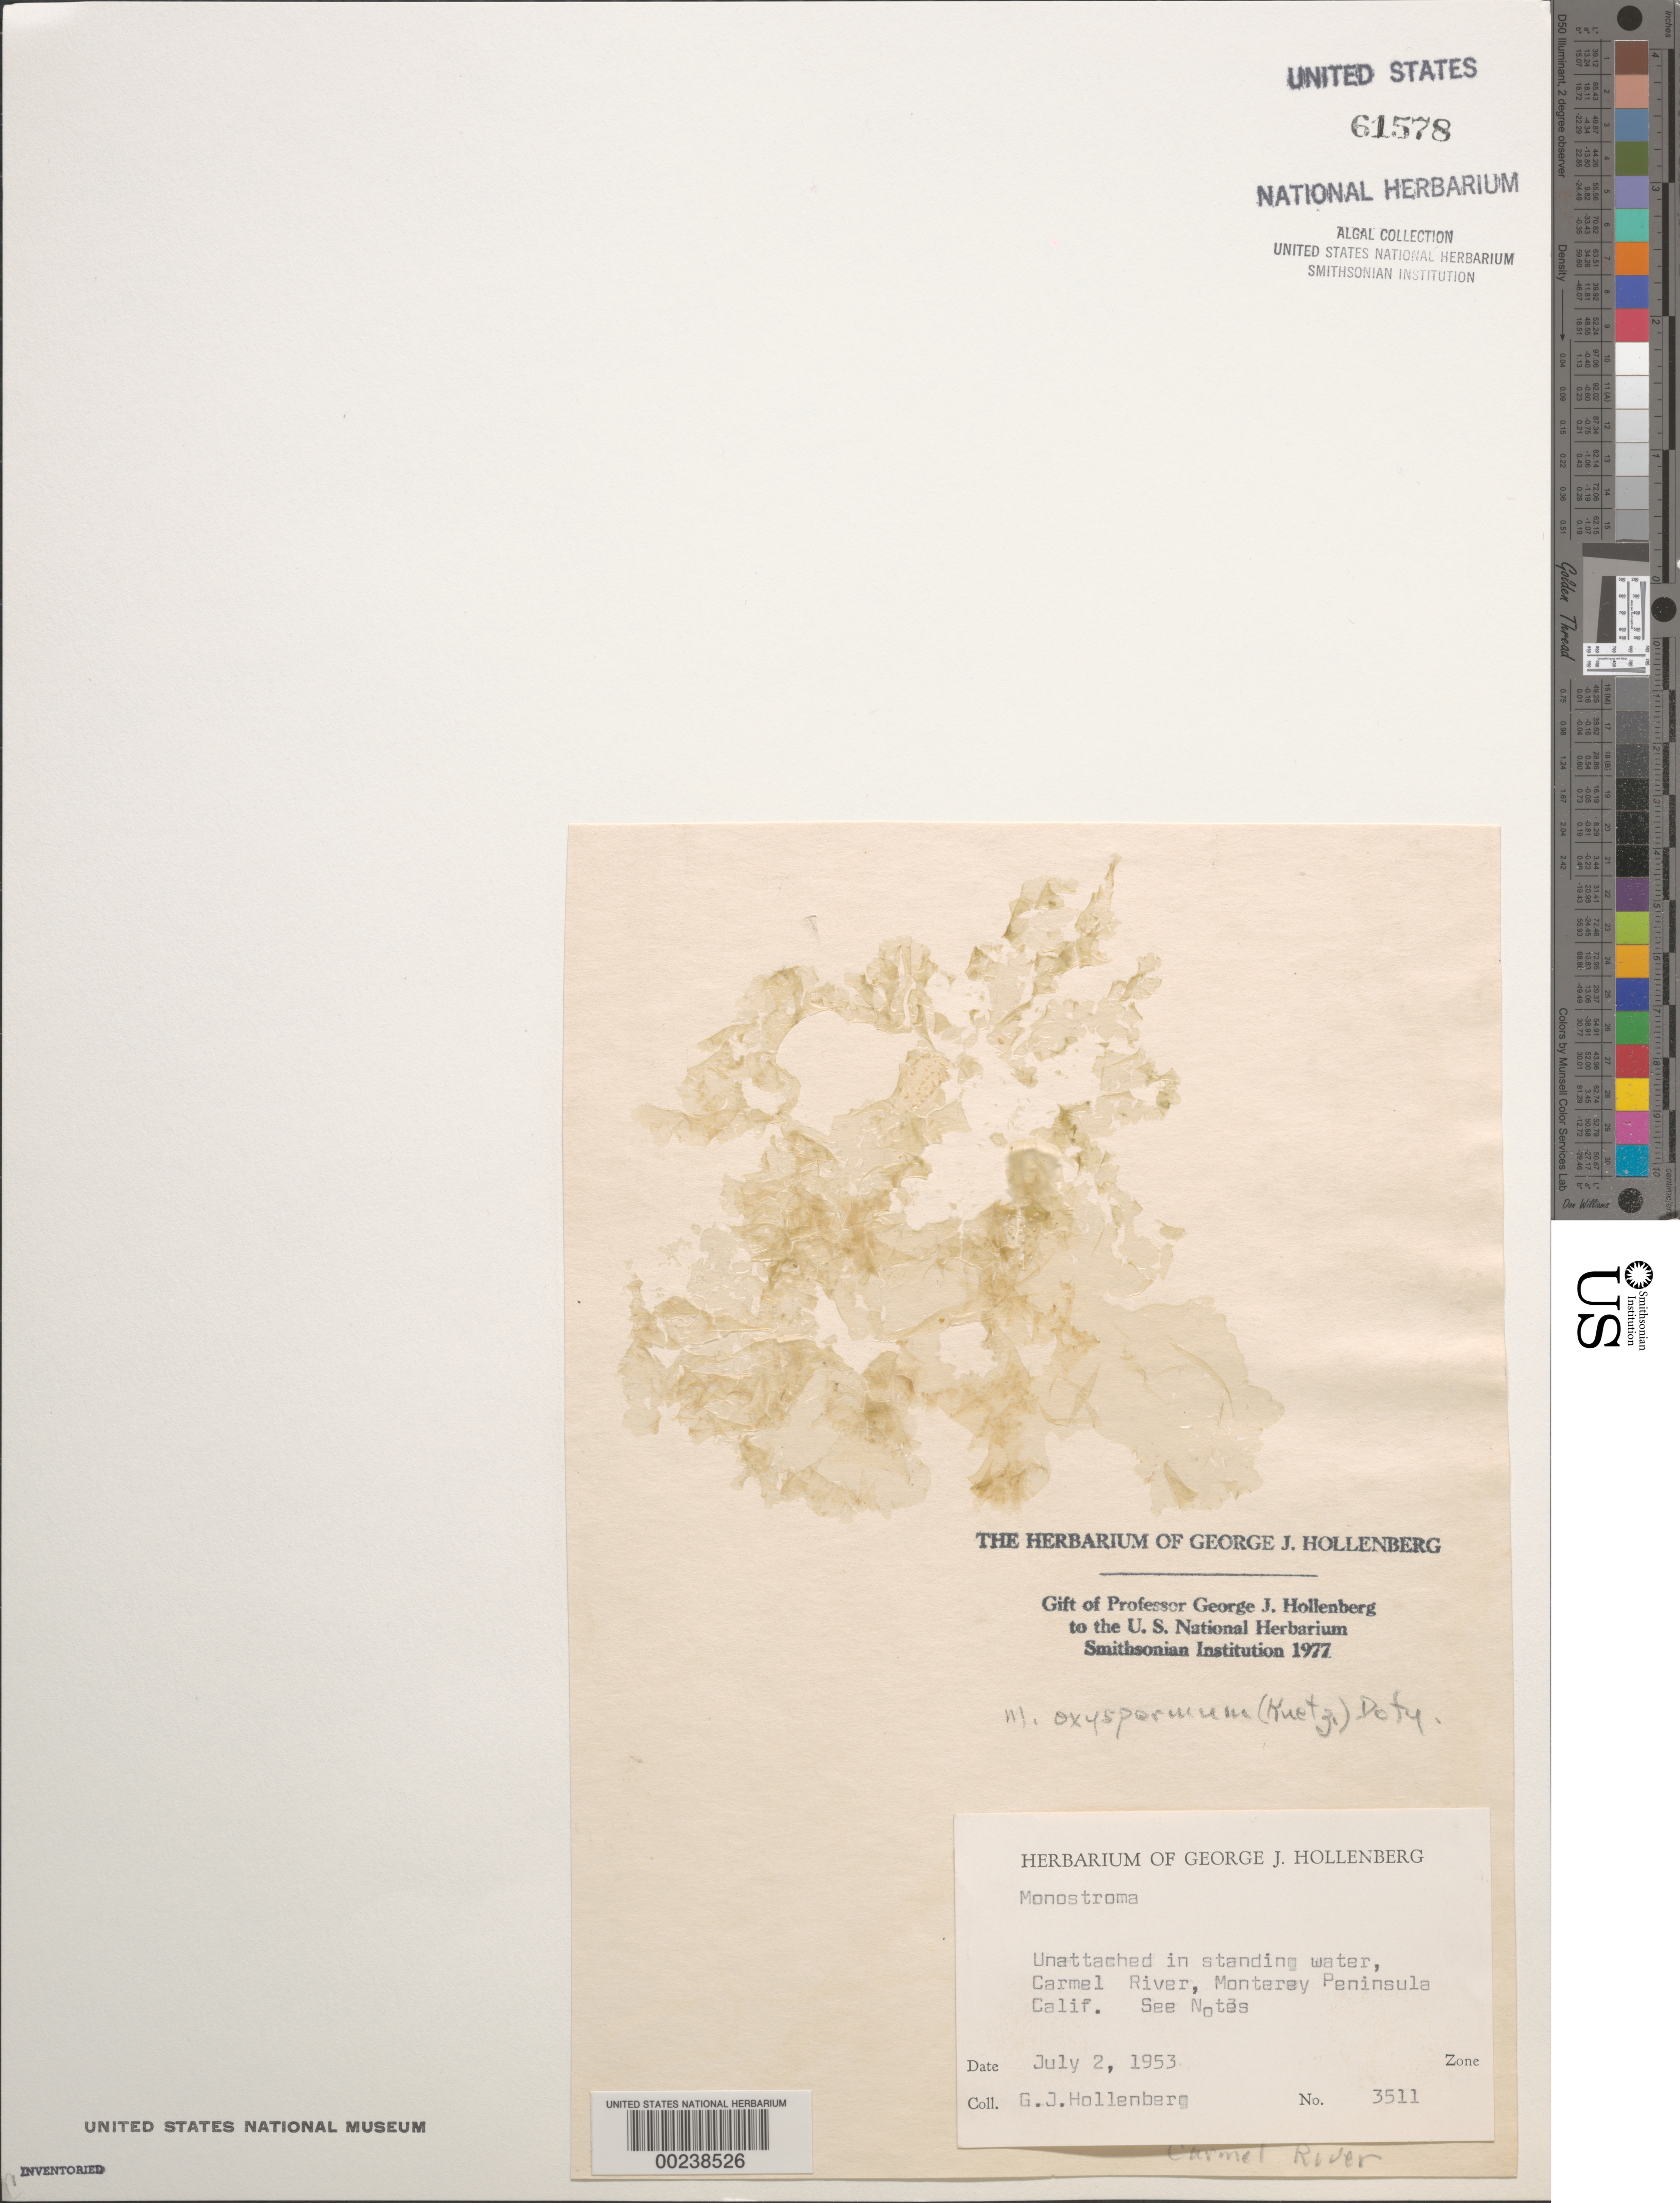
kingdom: Plantae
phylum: Chlorophyta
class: Ulvophyceae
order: Ulvales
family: Gayraliaceae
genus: Gayralia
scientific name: Gayralia oxysperma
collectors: G. Hollenberg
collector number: GJH 3511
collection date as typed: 02 Jul 1953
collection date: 1953-07-02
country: United States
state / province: California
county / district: Monterey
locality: Carmel River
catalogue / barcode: US 61578